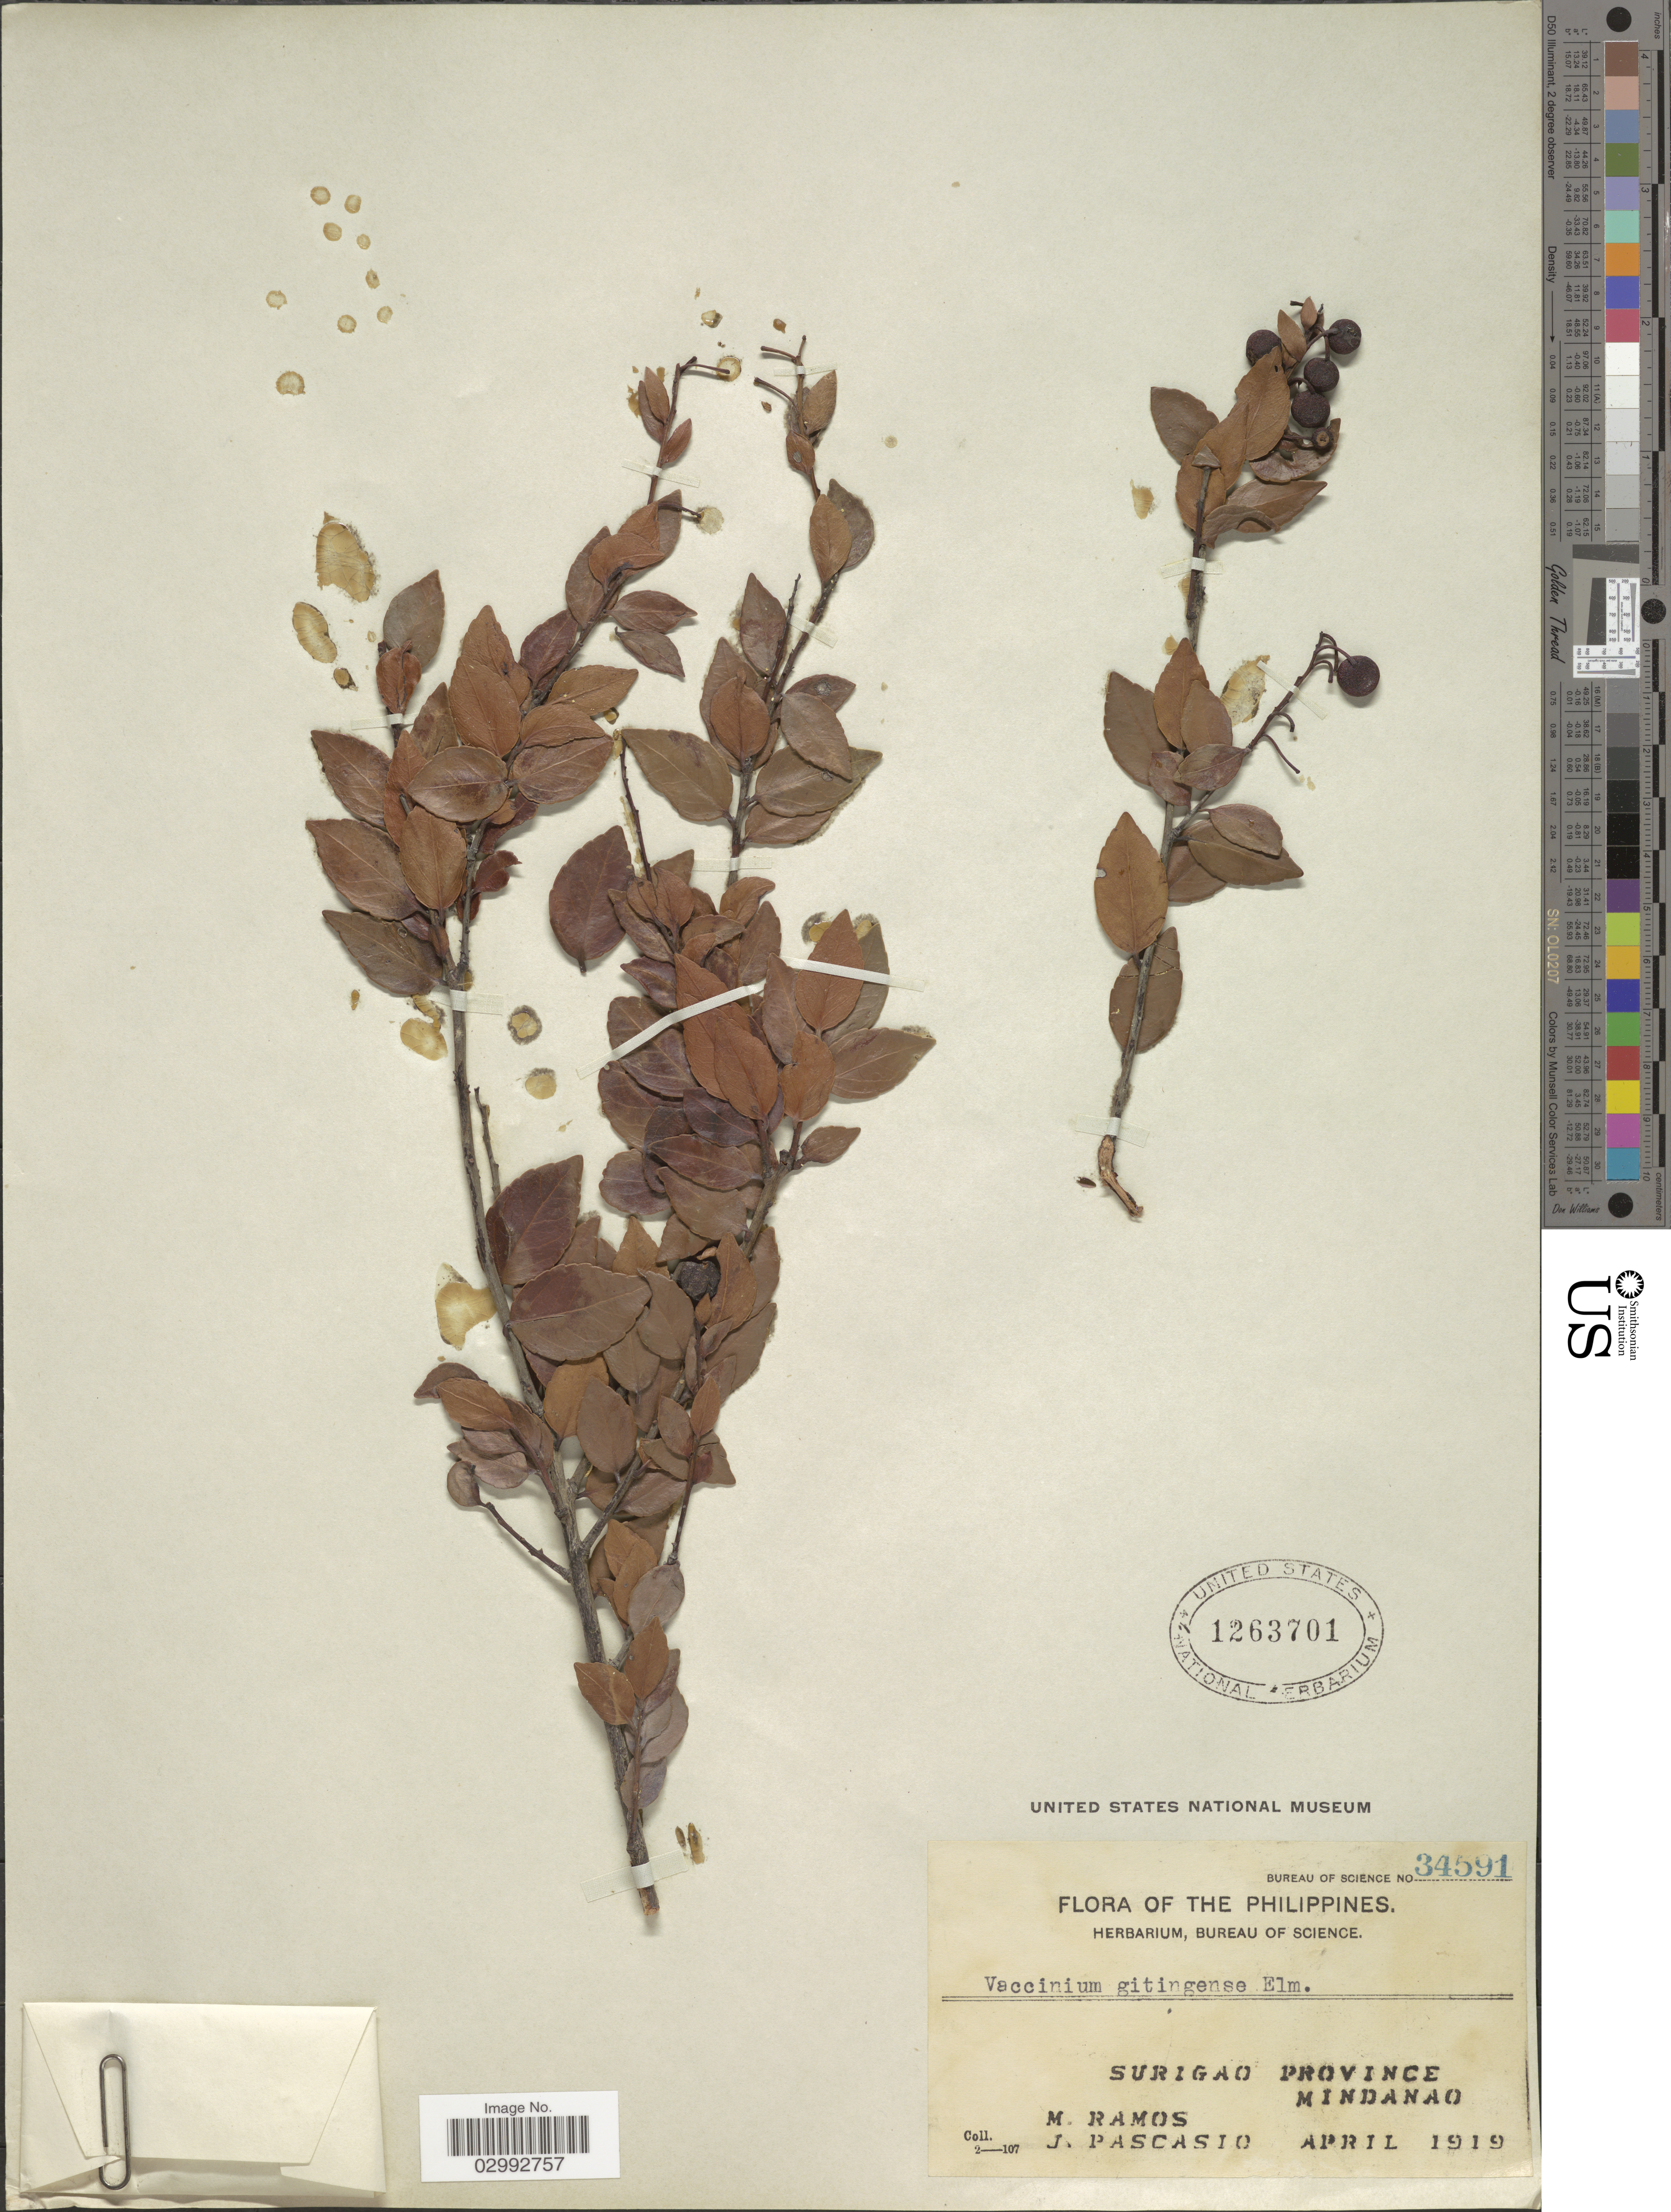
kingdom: Plantae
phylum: Tracheophyta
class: Magnoliopsida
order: Ericales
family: Ericaceae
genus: Vaccinium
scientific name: Vaccinium gitingense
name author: Elmer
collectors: M. Ramos & J. Pascasio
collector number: Bureau of Science 34591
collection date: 1919-04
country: Philippines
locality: Surigao Province, Mindanao.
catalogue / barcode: US 1263701